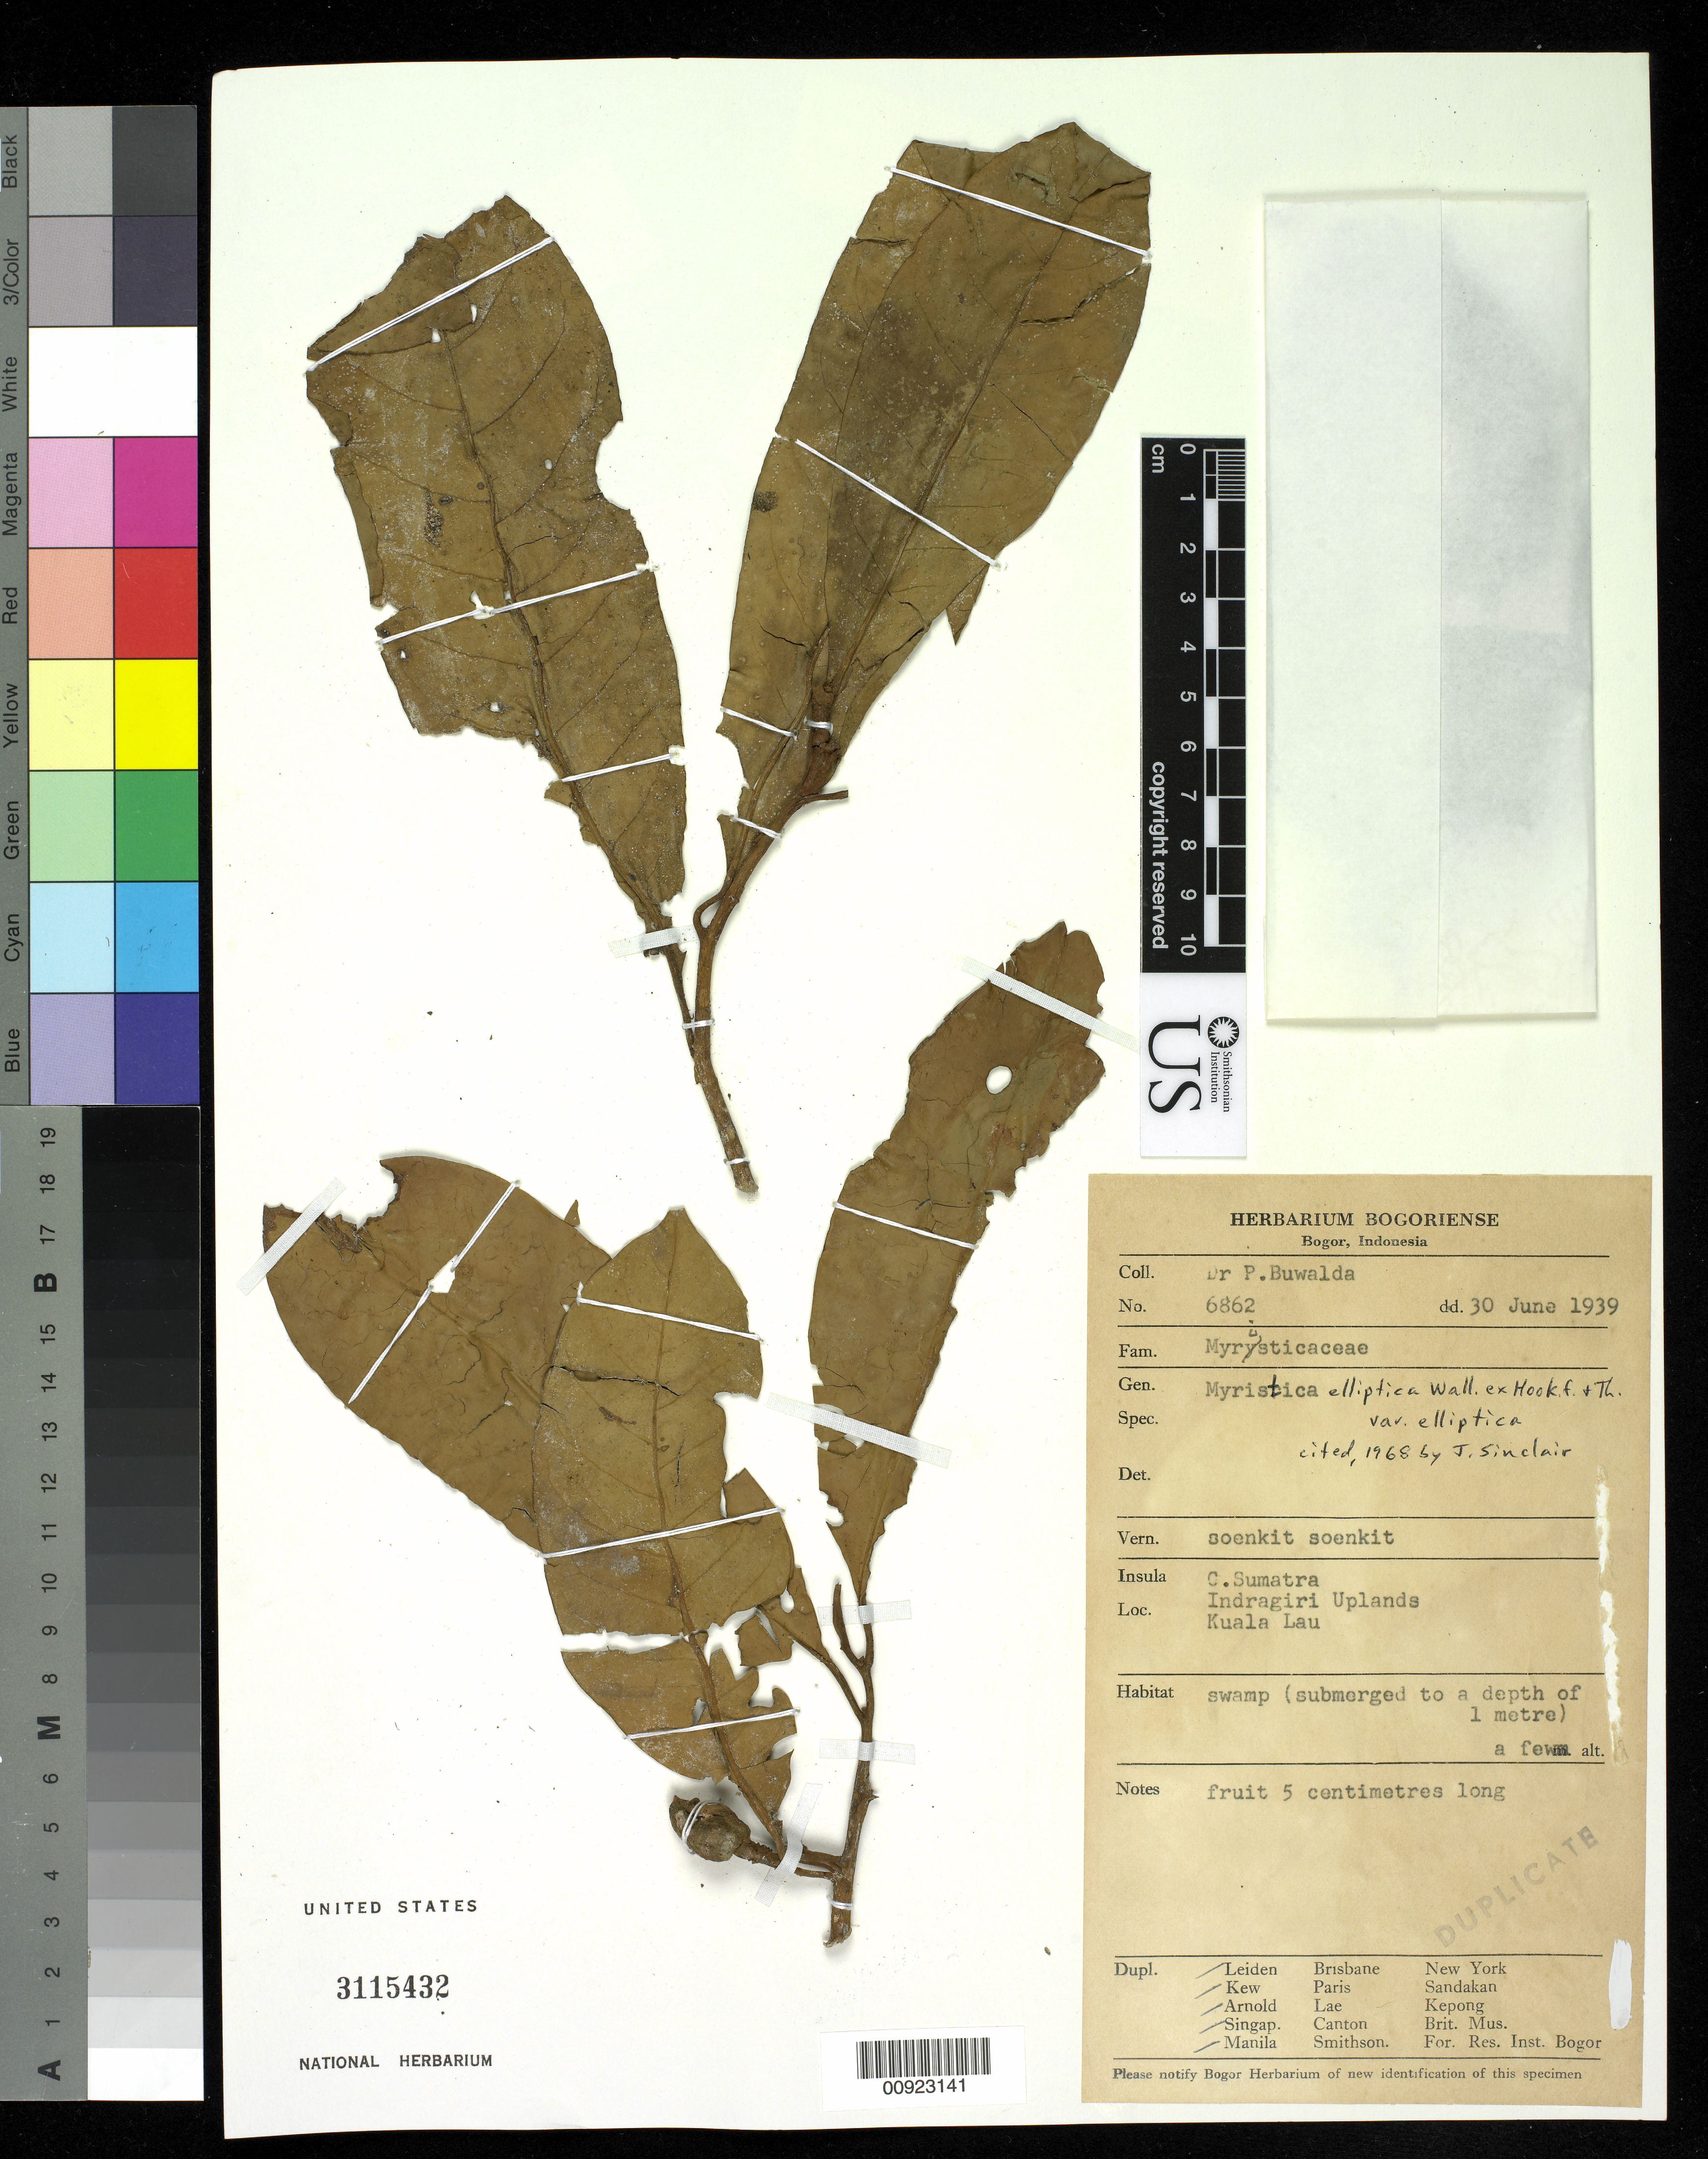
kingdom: Plantae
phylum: Tracheophyta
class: Magnoliopsida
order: Magnoliales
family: Myristicaceae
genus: Myristica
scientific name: Myristica elliptica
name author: Wall.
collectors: P. Buwalda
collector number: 6862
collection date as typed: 30 Jun 1939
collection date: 1939-06-30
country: Indonesia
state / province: Central Sumatra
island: Sumatra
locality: Indragiri Uplands; Kuala Lau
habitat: Swamp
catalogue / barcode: US 3115432